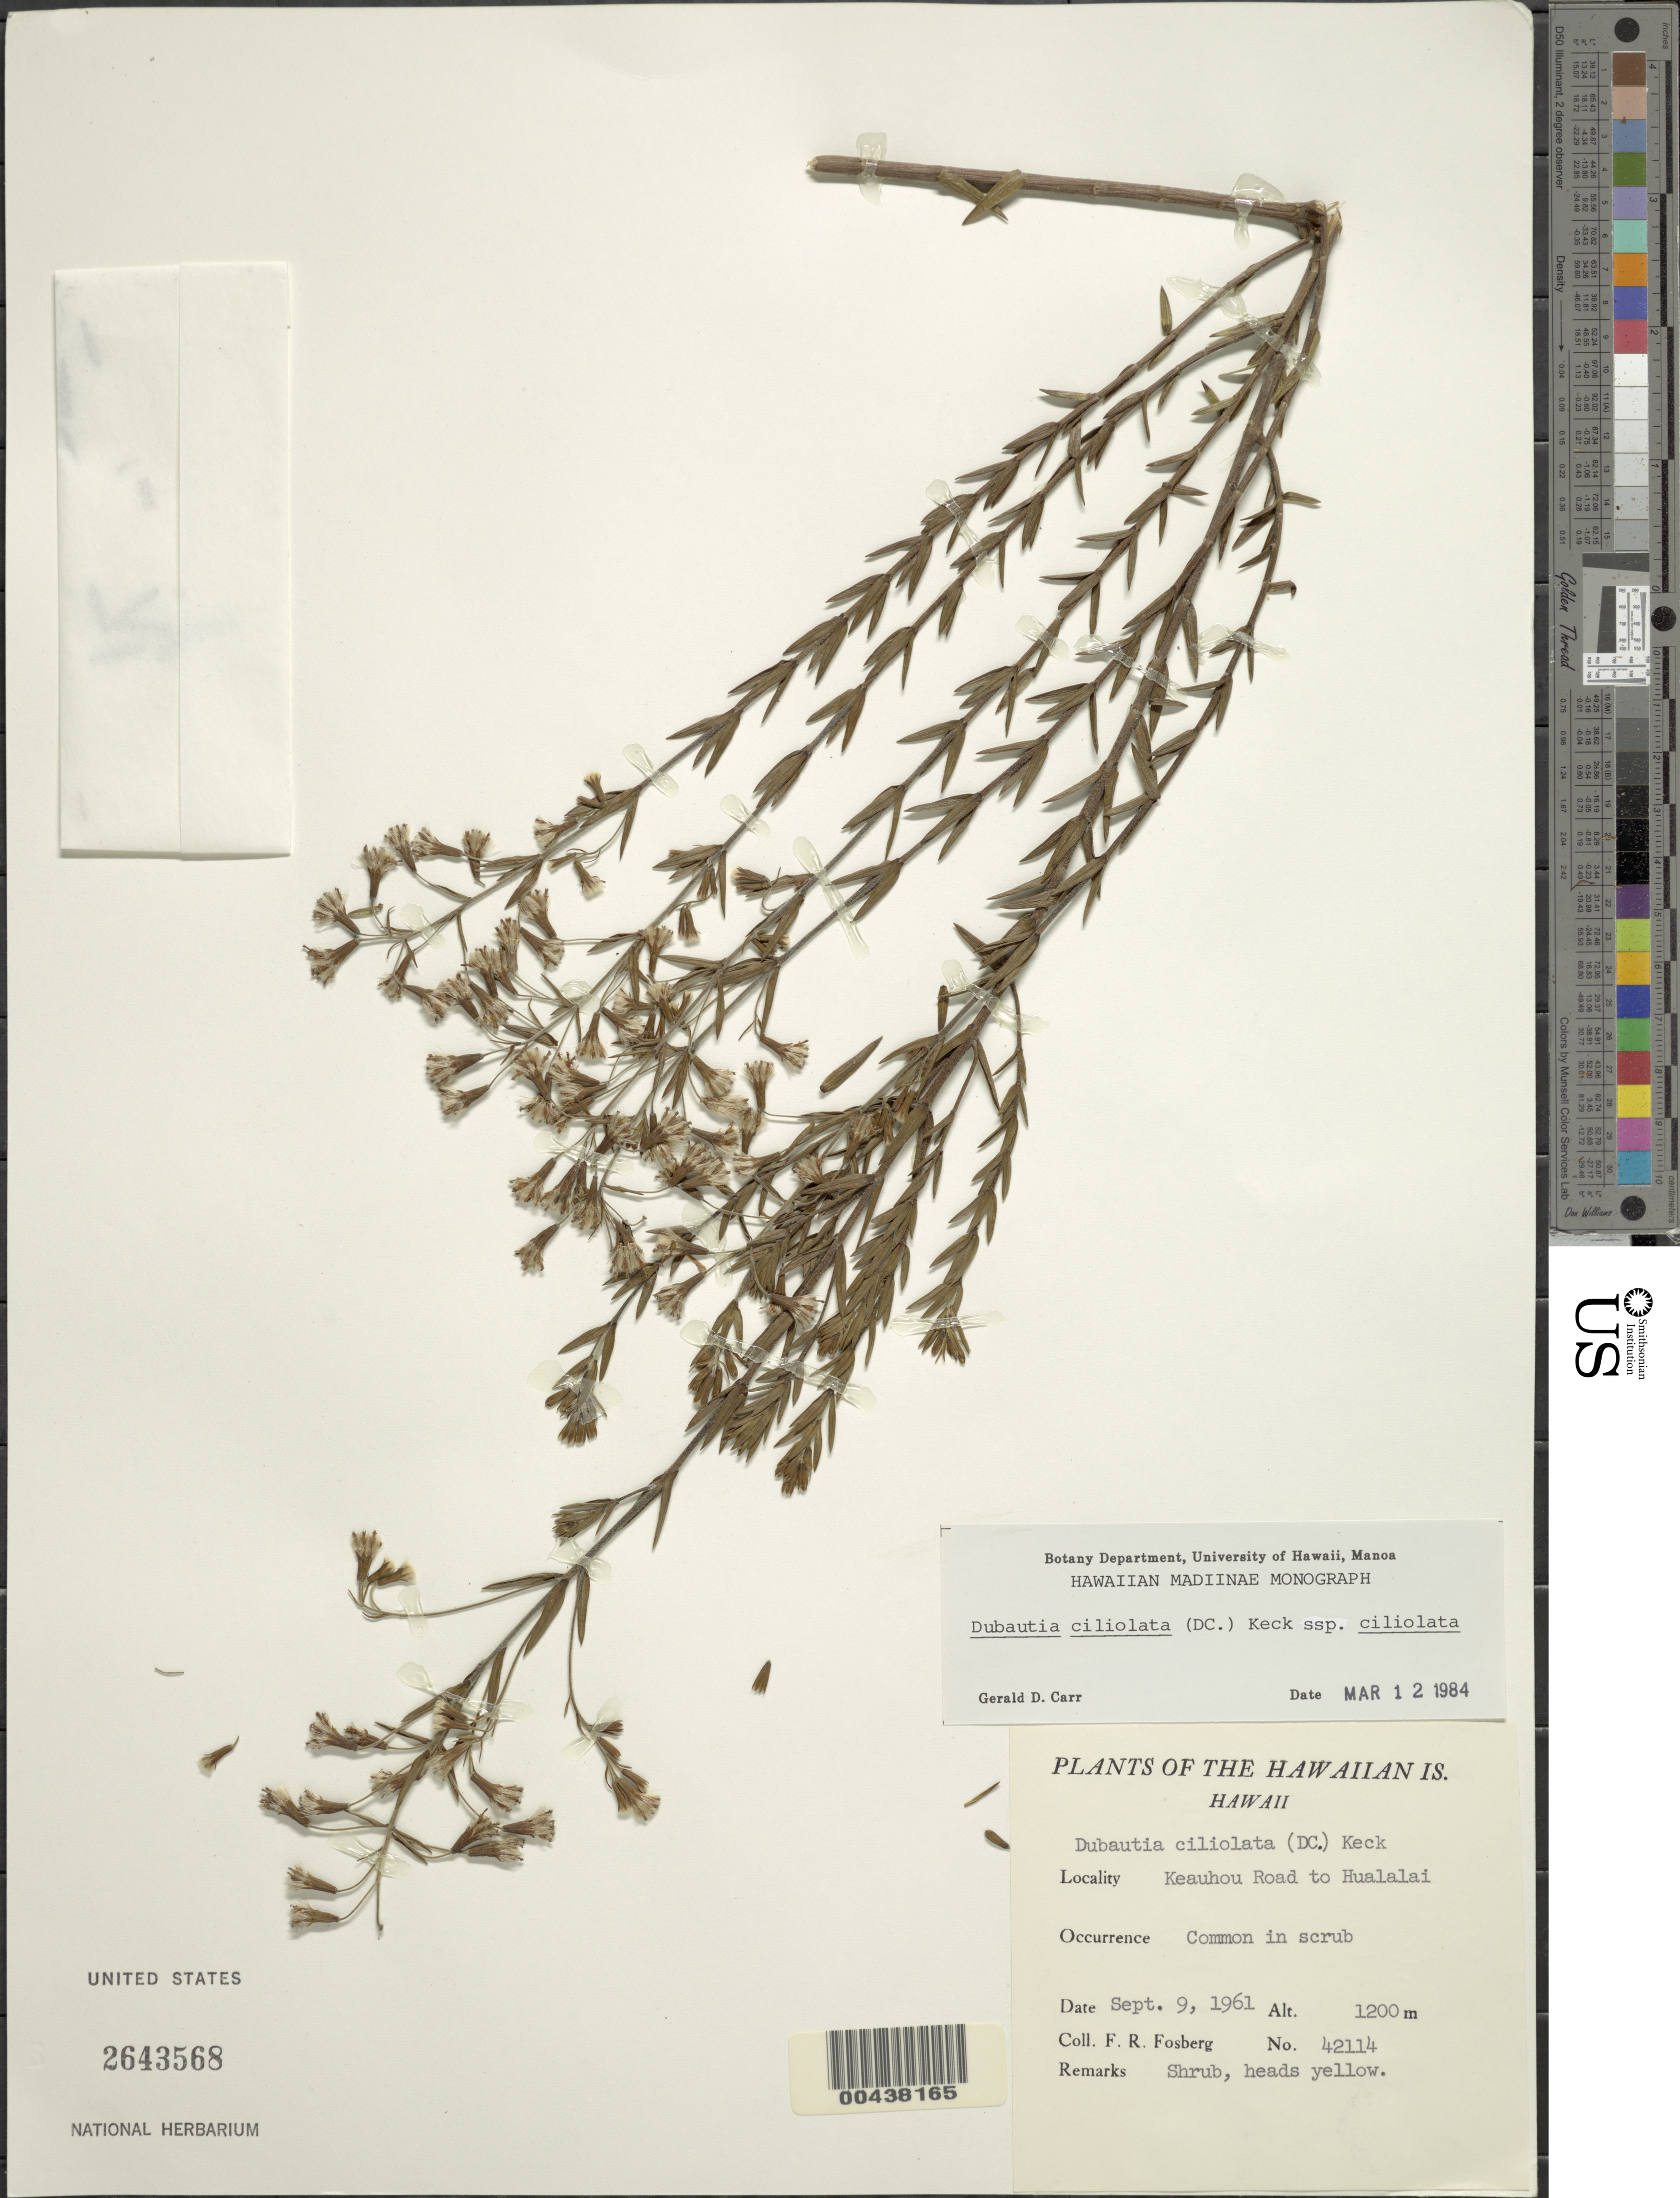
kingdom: Plantae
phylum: Tracheophyta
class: Magnoliopsida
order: Asterales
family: Asteraceae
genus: Dubautia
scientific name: Dubautia ciliolata subsp. ciliolata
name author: (DC.) D.D. Keck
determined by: Carr, G. D.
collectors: F. R. Fosberg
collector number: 42114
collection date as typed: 9 Sep 1961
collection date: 1961-09-09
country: United States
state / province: Hawaii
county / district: Hawaii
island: Hawaii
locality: Keauhou Road to Hualalai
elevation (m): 1200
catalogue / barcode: US 2643568